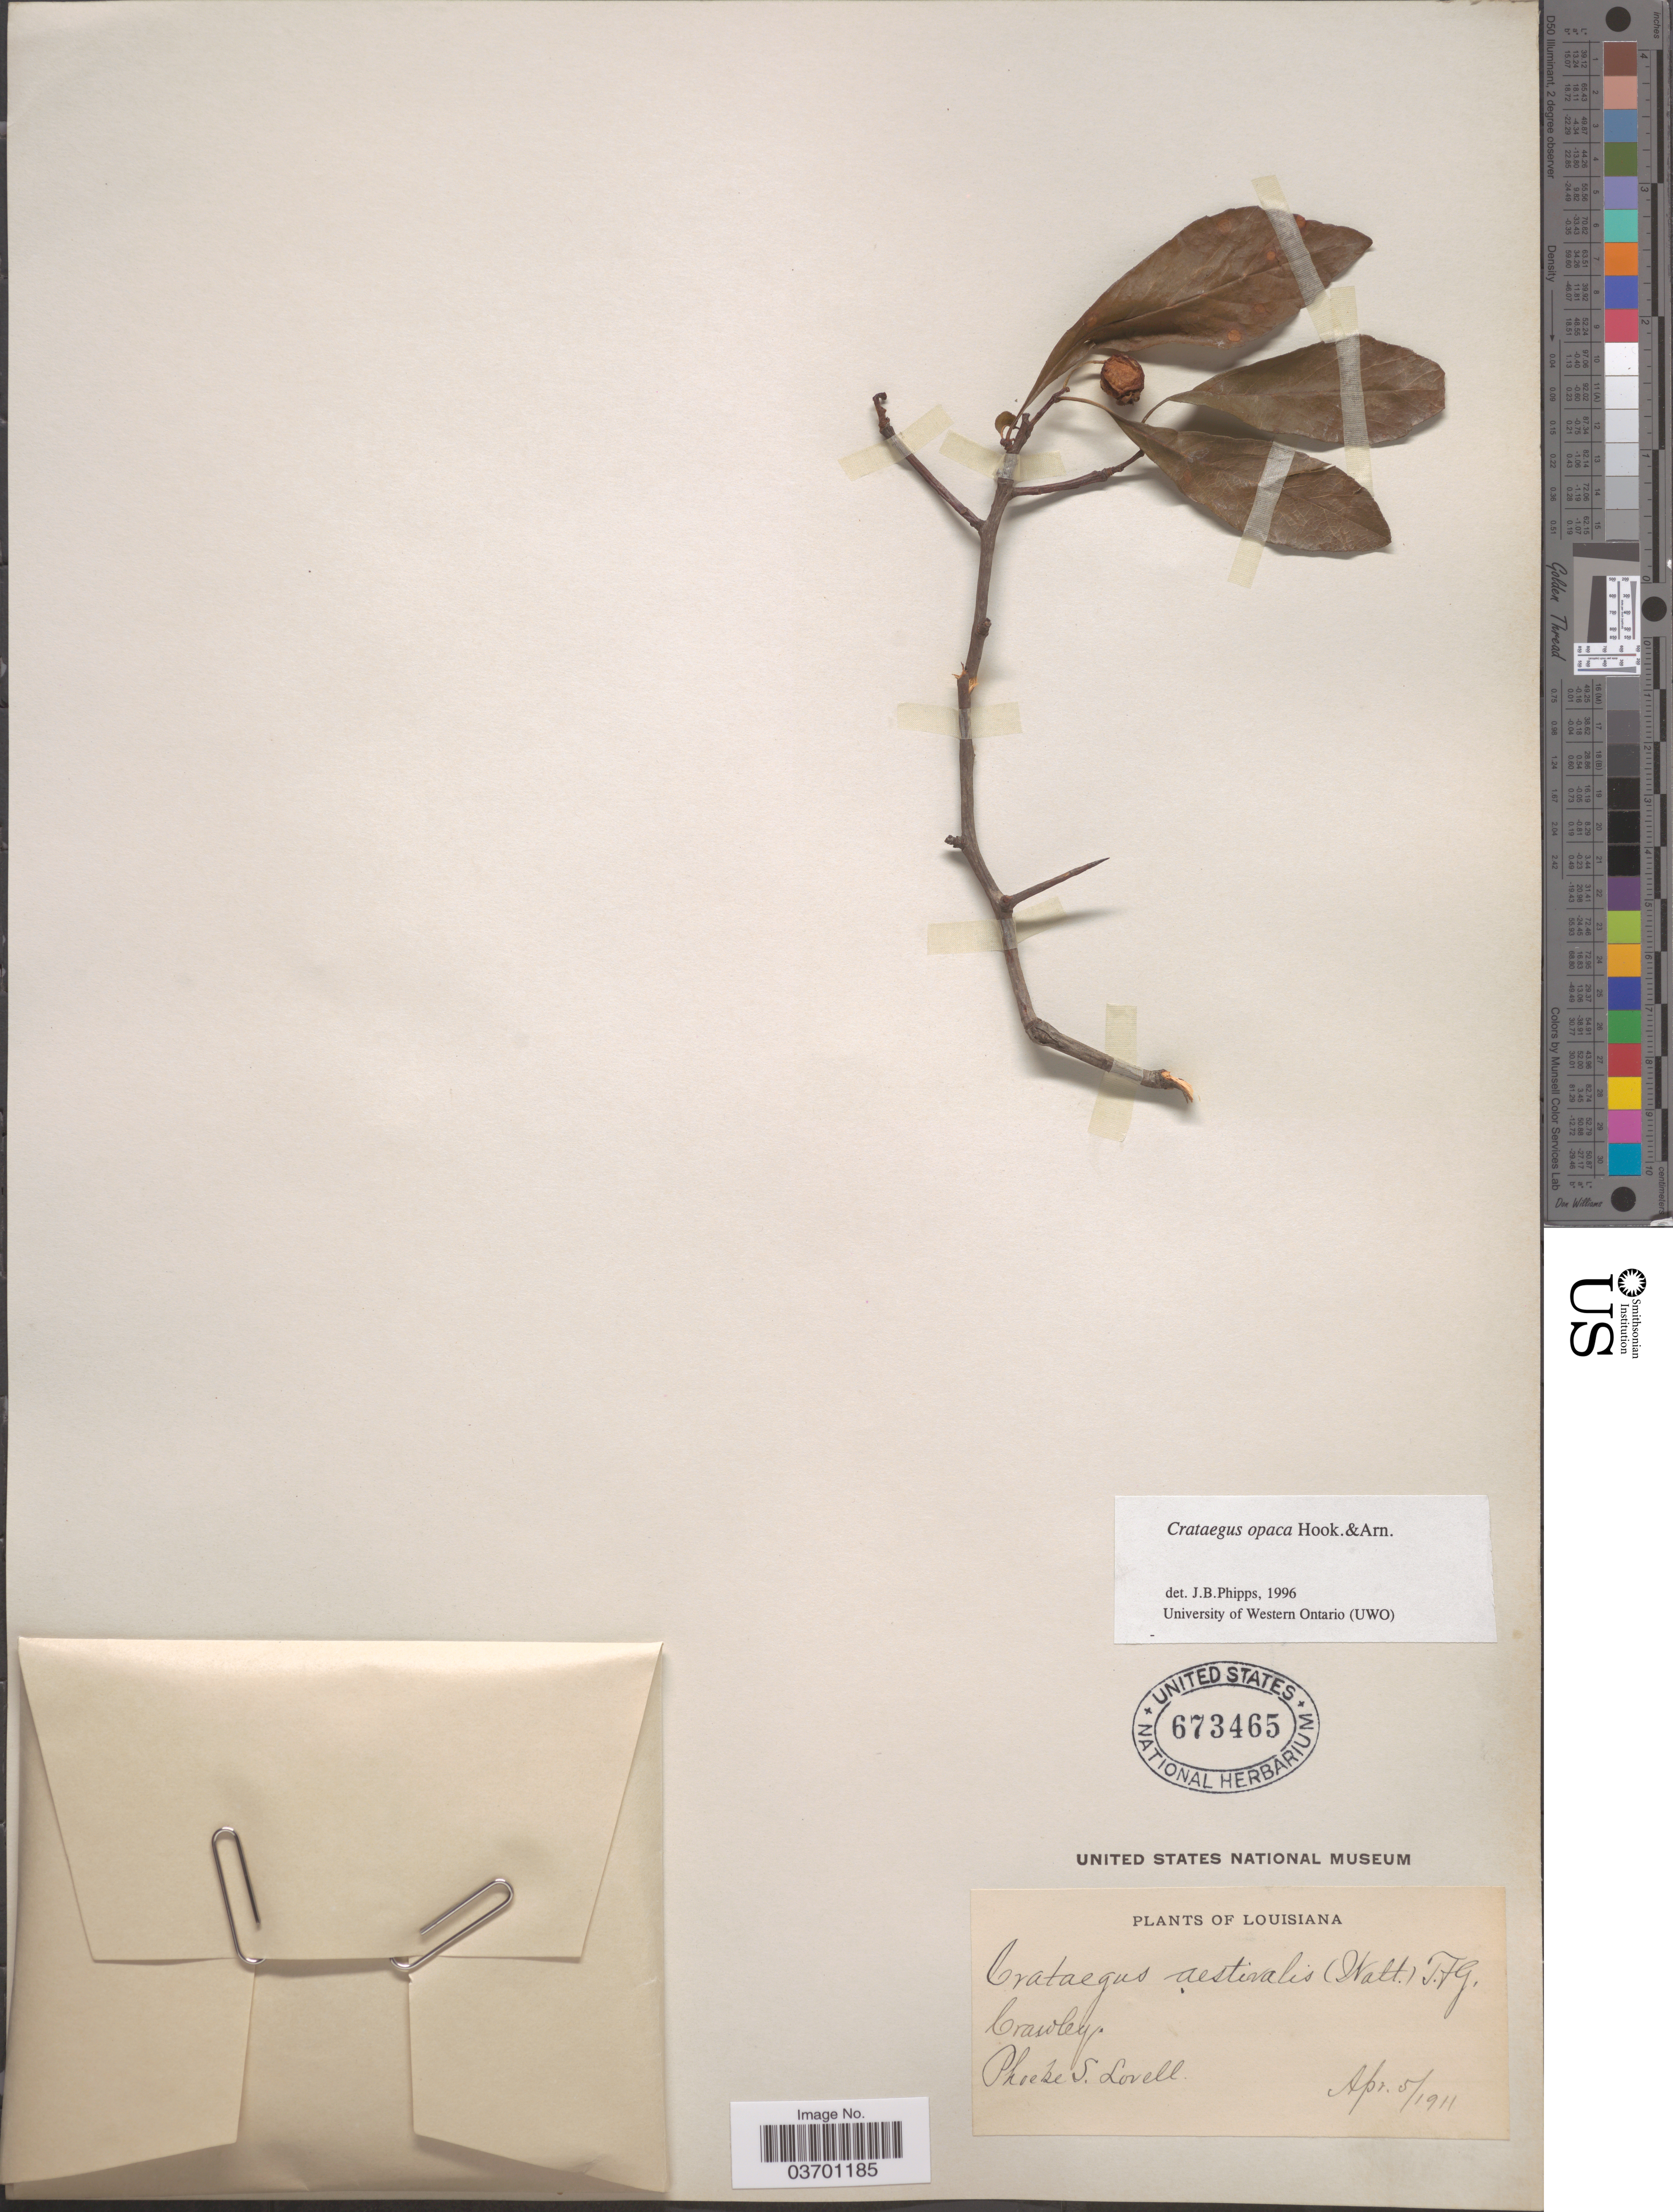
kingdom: Plantae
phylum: Tracheophyta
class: Magnoliopsida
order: Rosales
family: Rosaceae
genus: Crataegus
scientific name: Crataegus opaca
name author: Hook. & Arn.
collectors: P. Lovell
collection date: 1911-04-05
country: United States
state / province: Louisiana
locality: Crawley.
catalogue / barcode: US 673465